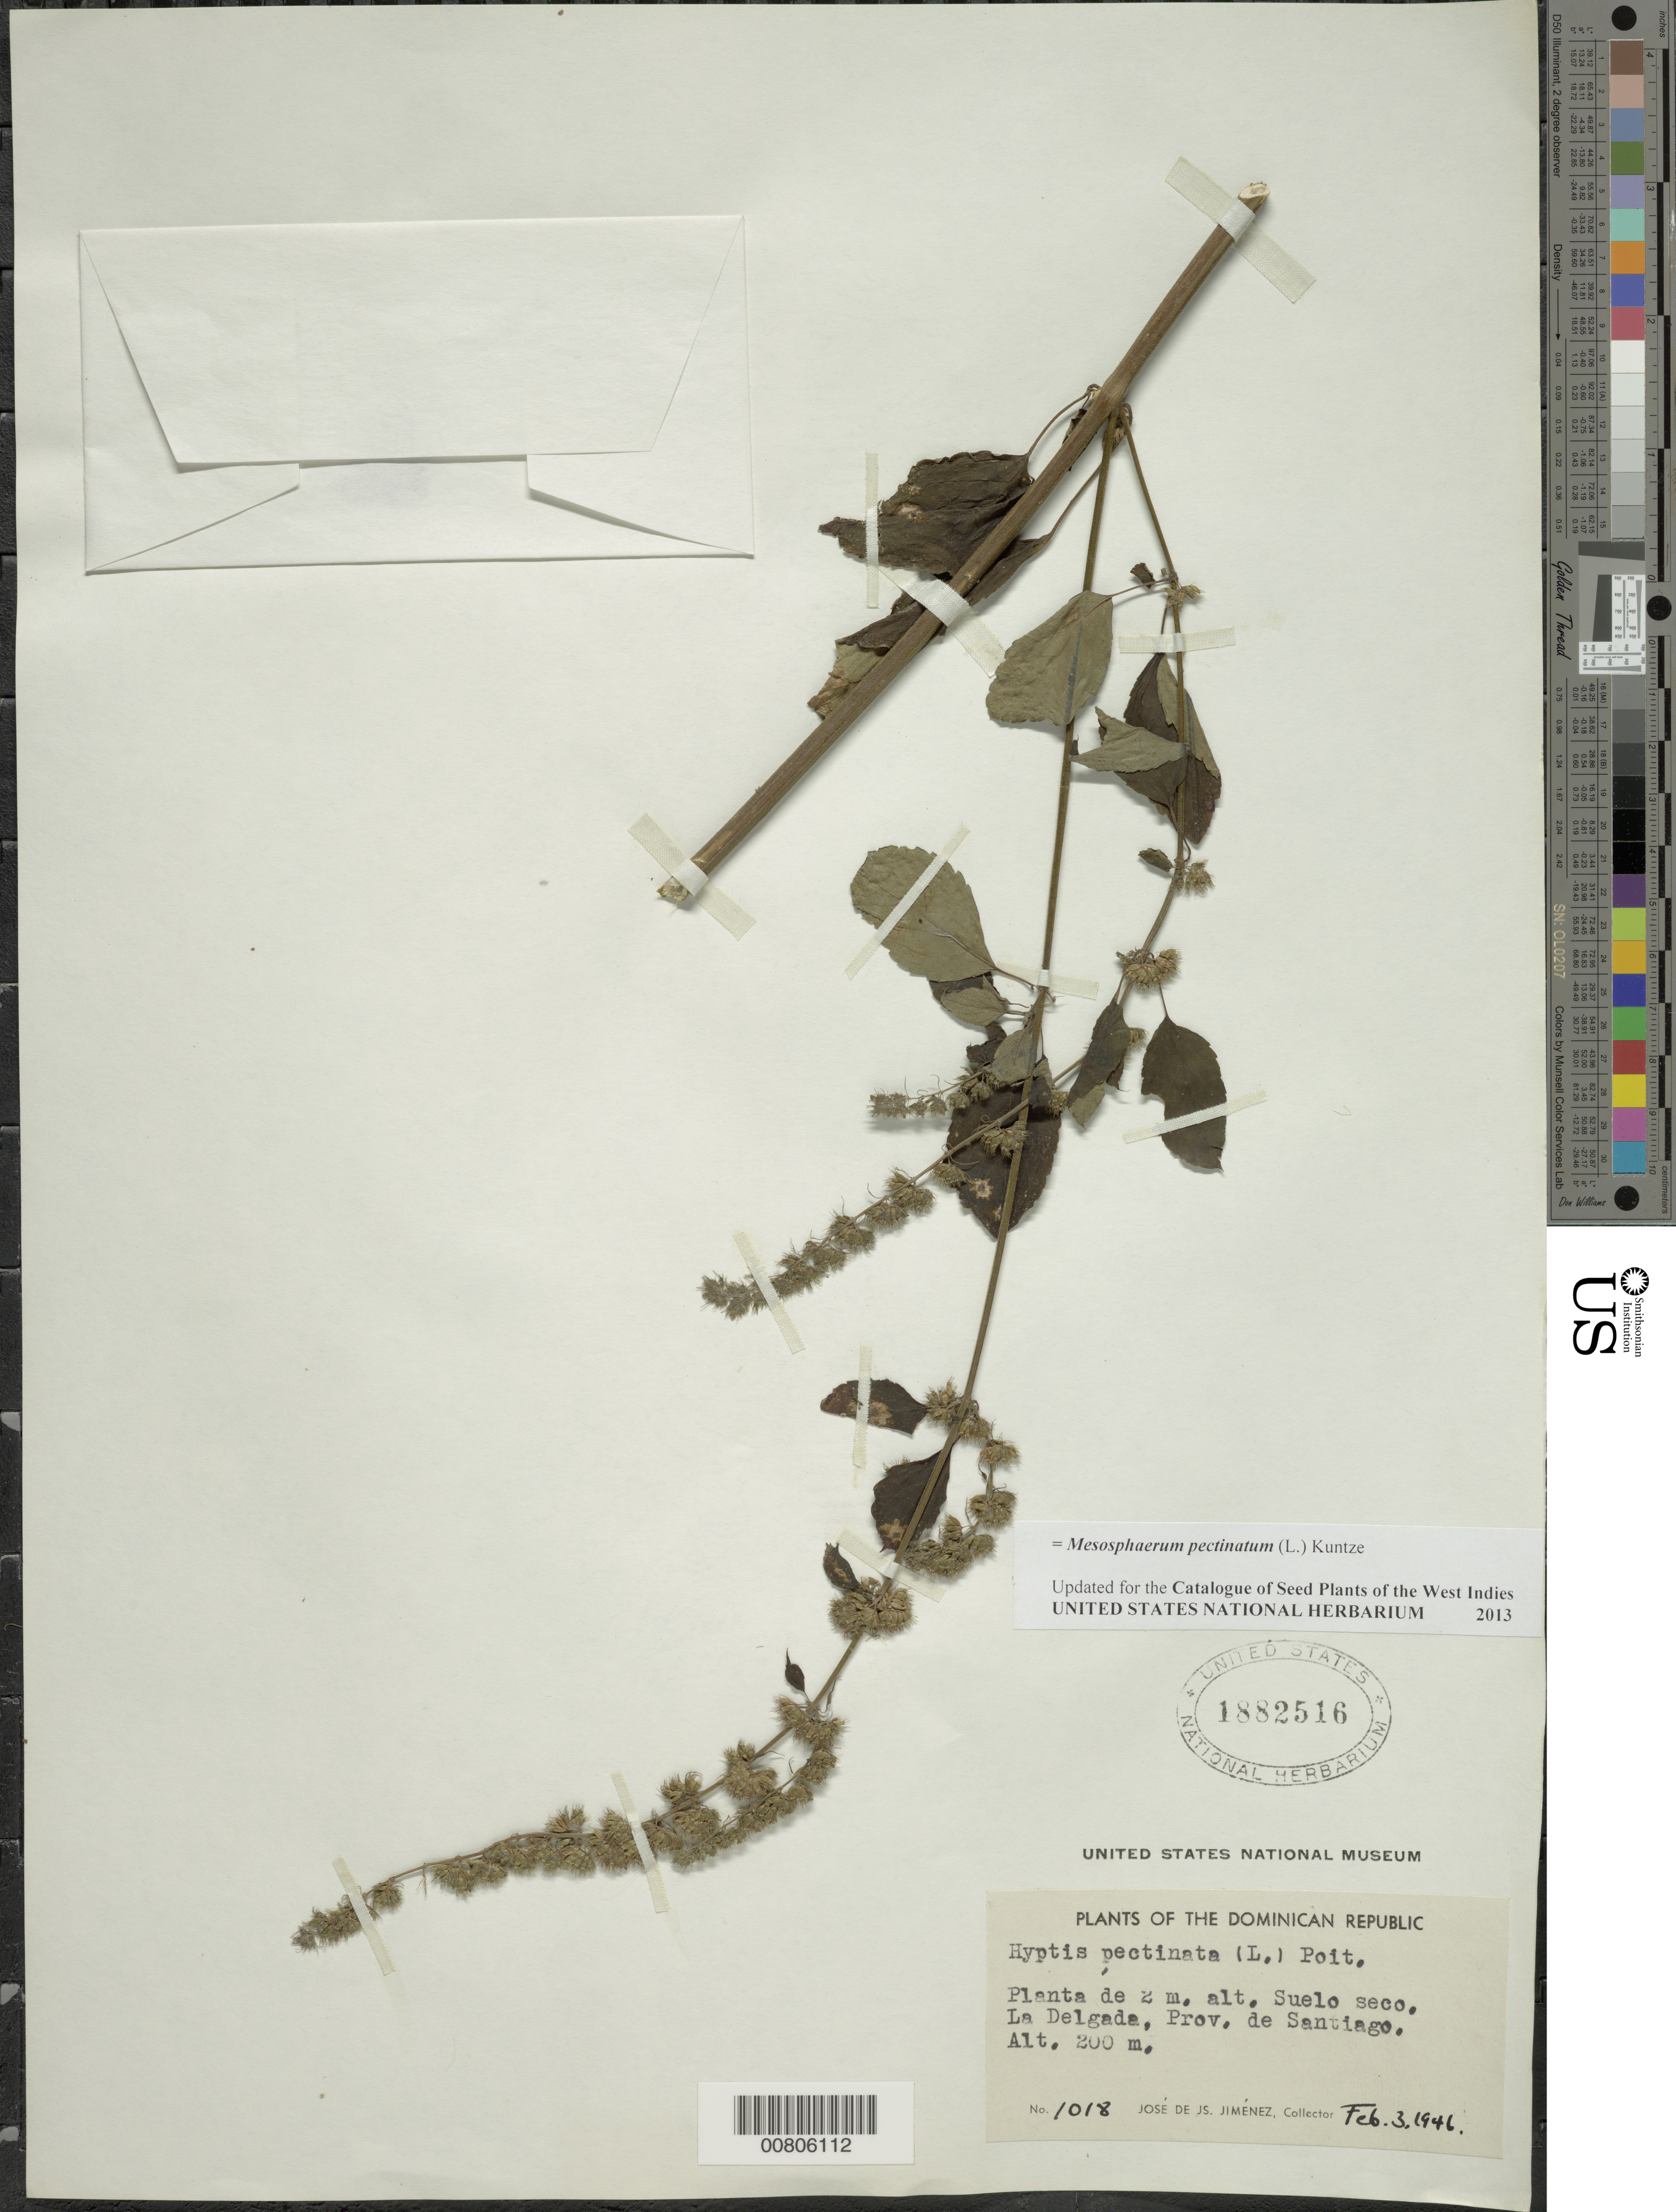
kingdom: Plantae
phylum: Tracheophyta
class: Magnoliopsida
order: Lamiales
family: Lamiaceae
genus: Mesosphaerum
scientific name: Mesosphaerum pectinatum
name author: (L.) Kuntze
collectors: J. J. Jiménez Almonte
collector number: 1018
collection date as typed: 03 Feb 1946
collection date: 1946-02-03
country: Dominican Republic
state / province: Santiago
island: Hispaniola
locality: La Delgada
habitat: Suelo seco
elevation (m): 200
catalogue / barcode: US 1882516